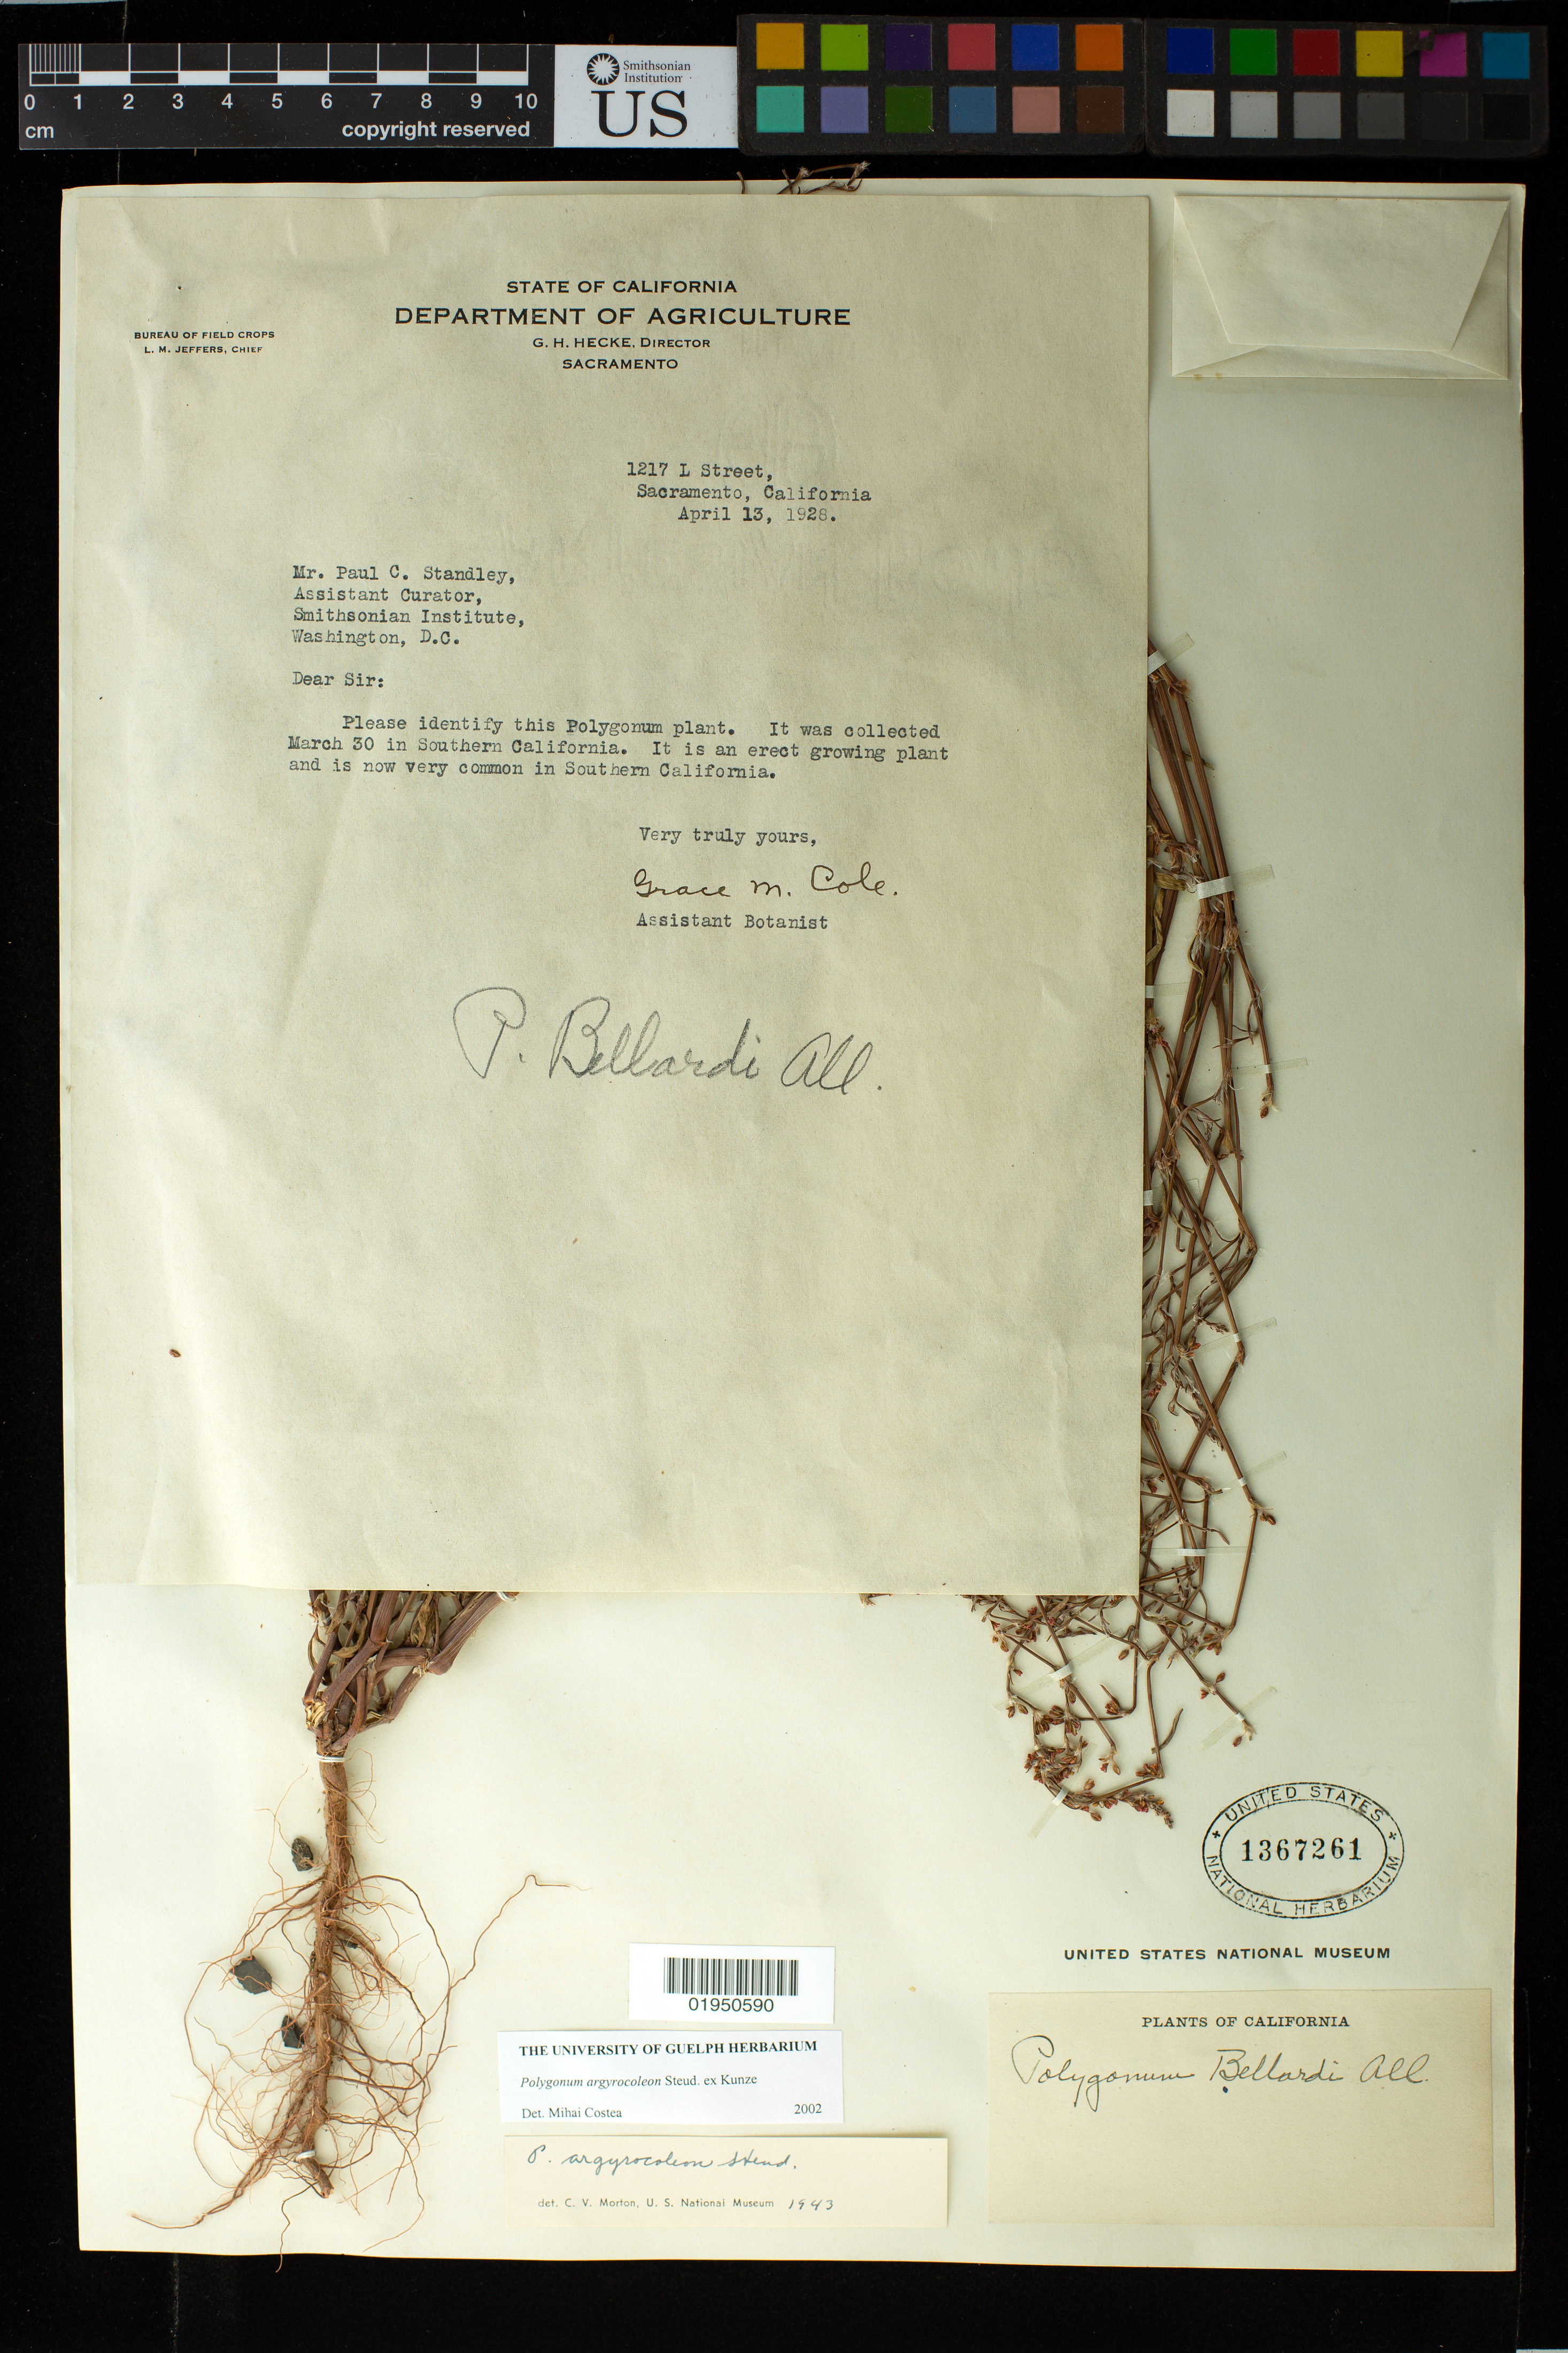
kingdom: Plantae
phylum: Tracheophyta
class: Magnoliopsida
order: Caryophyllales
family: Polygonaceae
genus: Polygonum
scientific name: Polygonum argyrocoleon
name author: Steud. ex Kunze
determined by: Costea, M., (UCR), University of California - Riverside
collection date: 1928-03-30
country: United States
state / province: California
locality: Southern California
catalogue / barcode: US 1367261